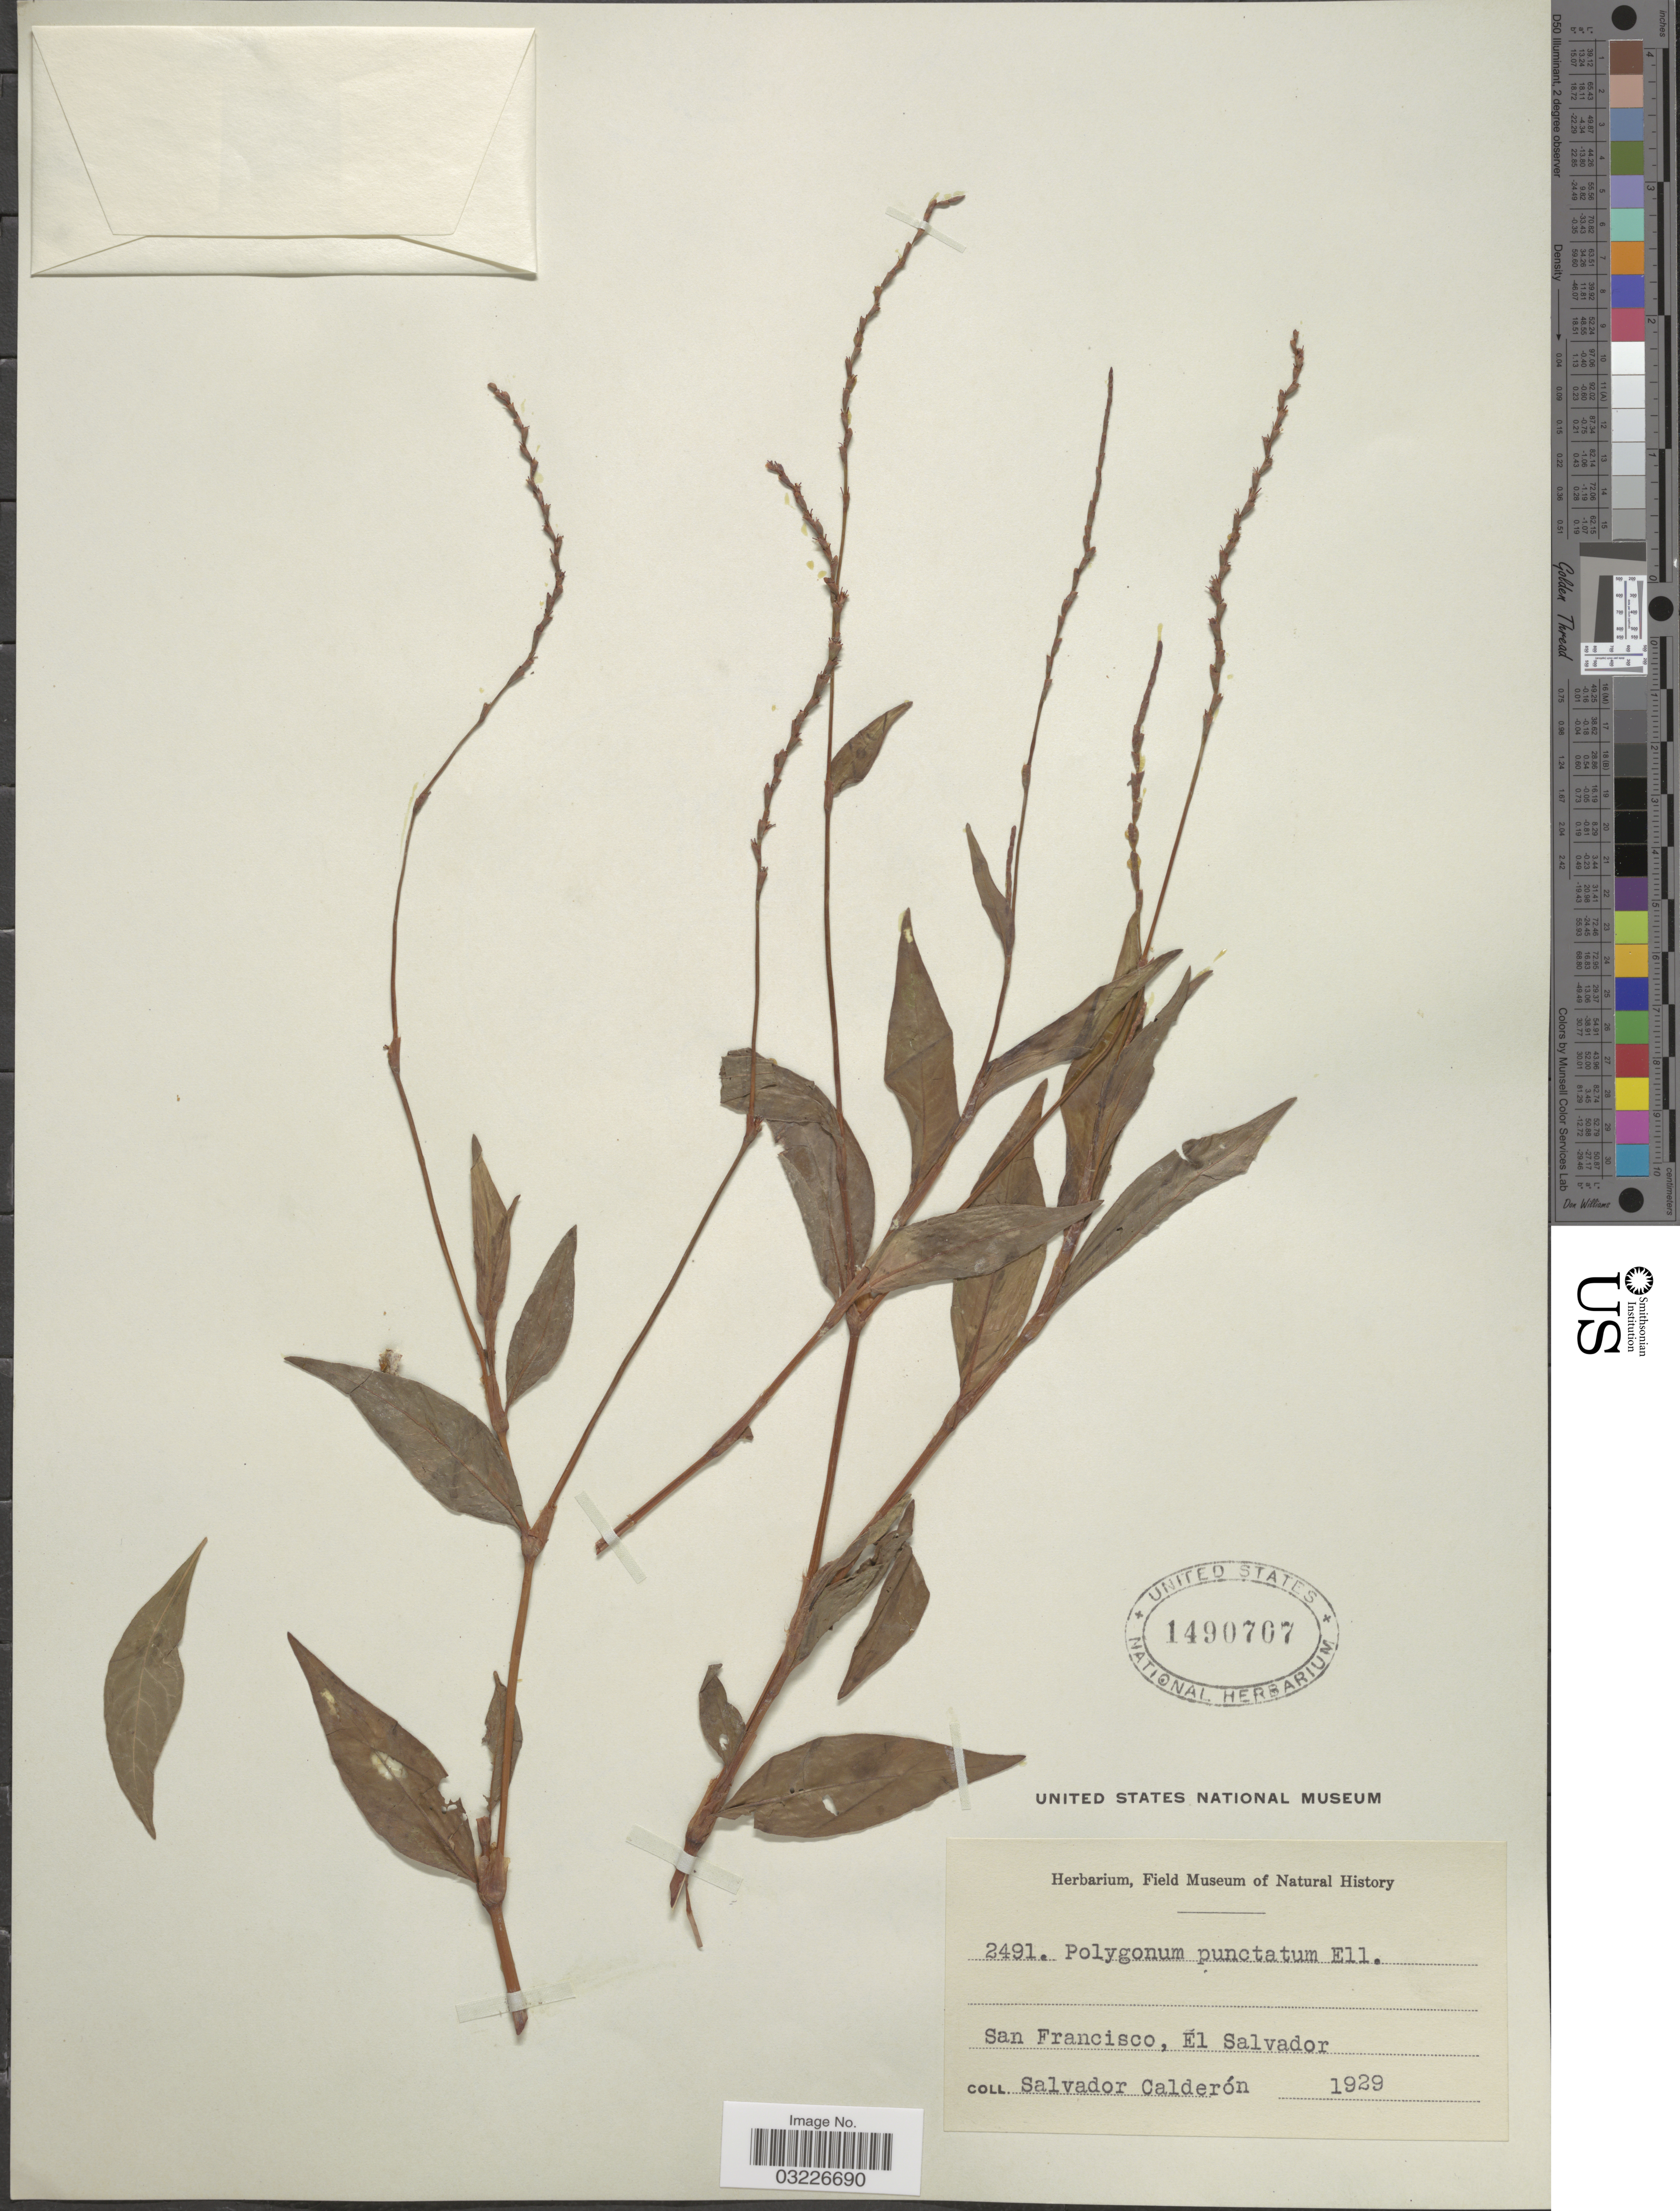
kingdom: Plantae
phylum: Tracheophyta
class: Magnoliopsida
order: Caryophyllales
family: Polygonaceae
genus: Persicaria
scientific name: Persicaria punctata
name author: (Elliott) Small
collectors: S. Calderón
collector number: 2491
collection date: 1929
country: El Salvador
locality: San Francisco.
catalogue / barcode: US 1490707